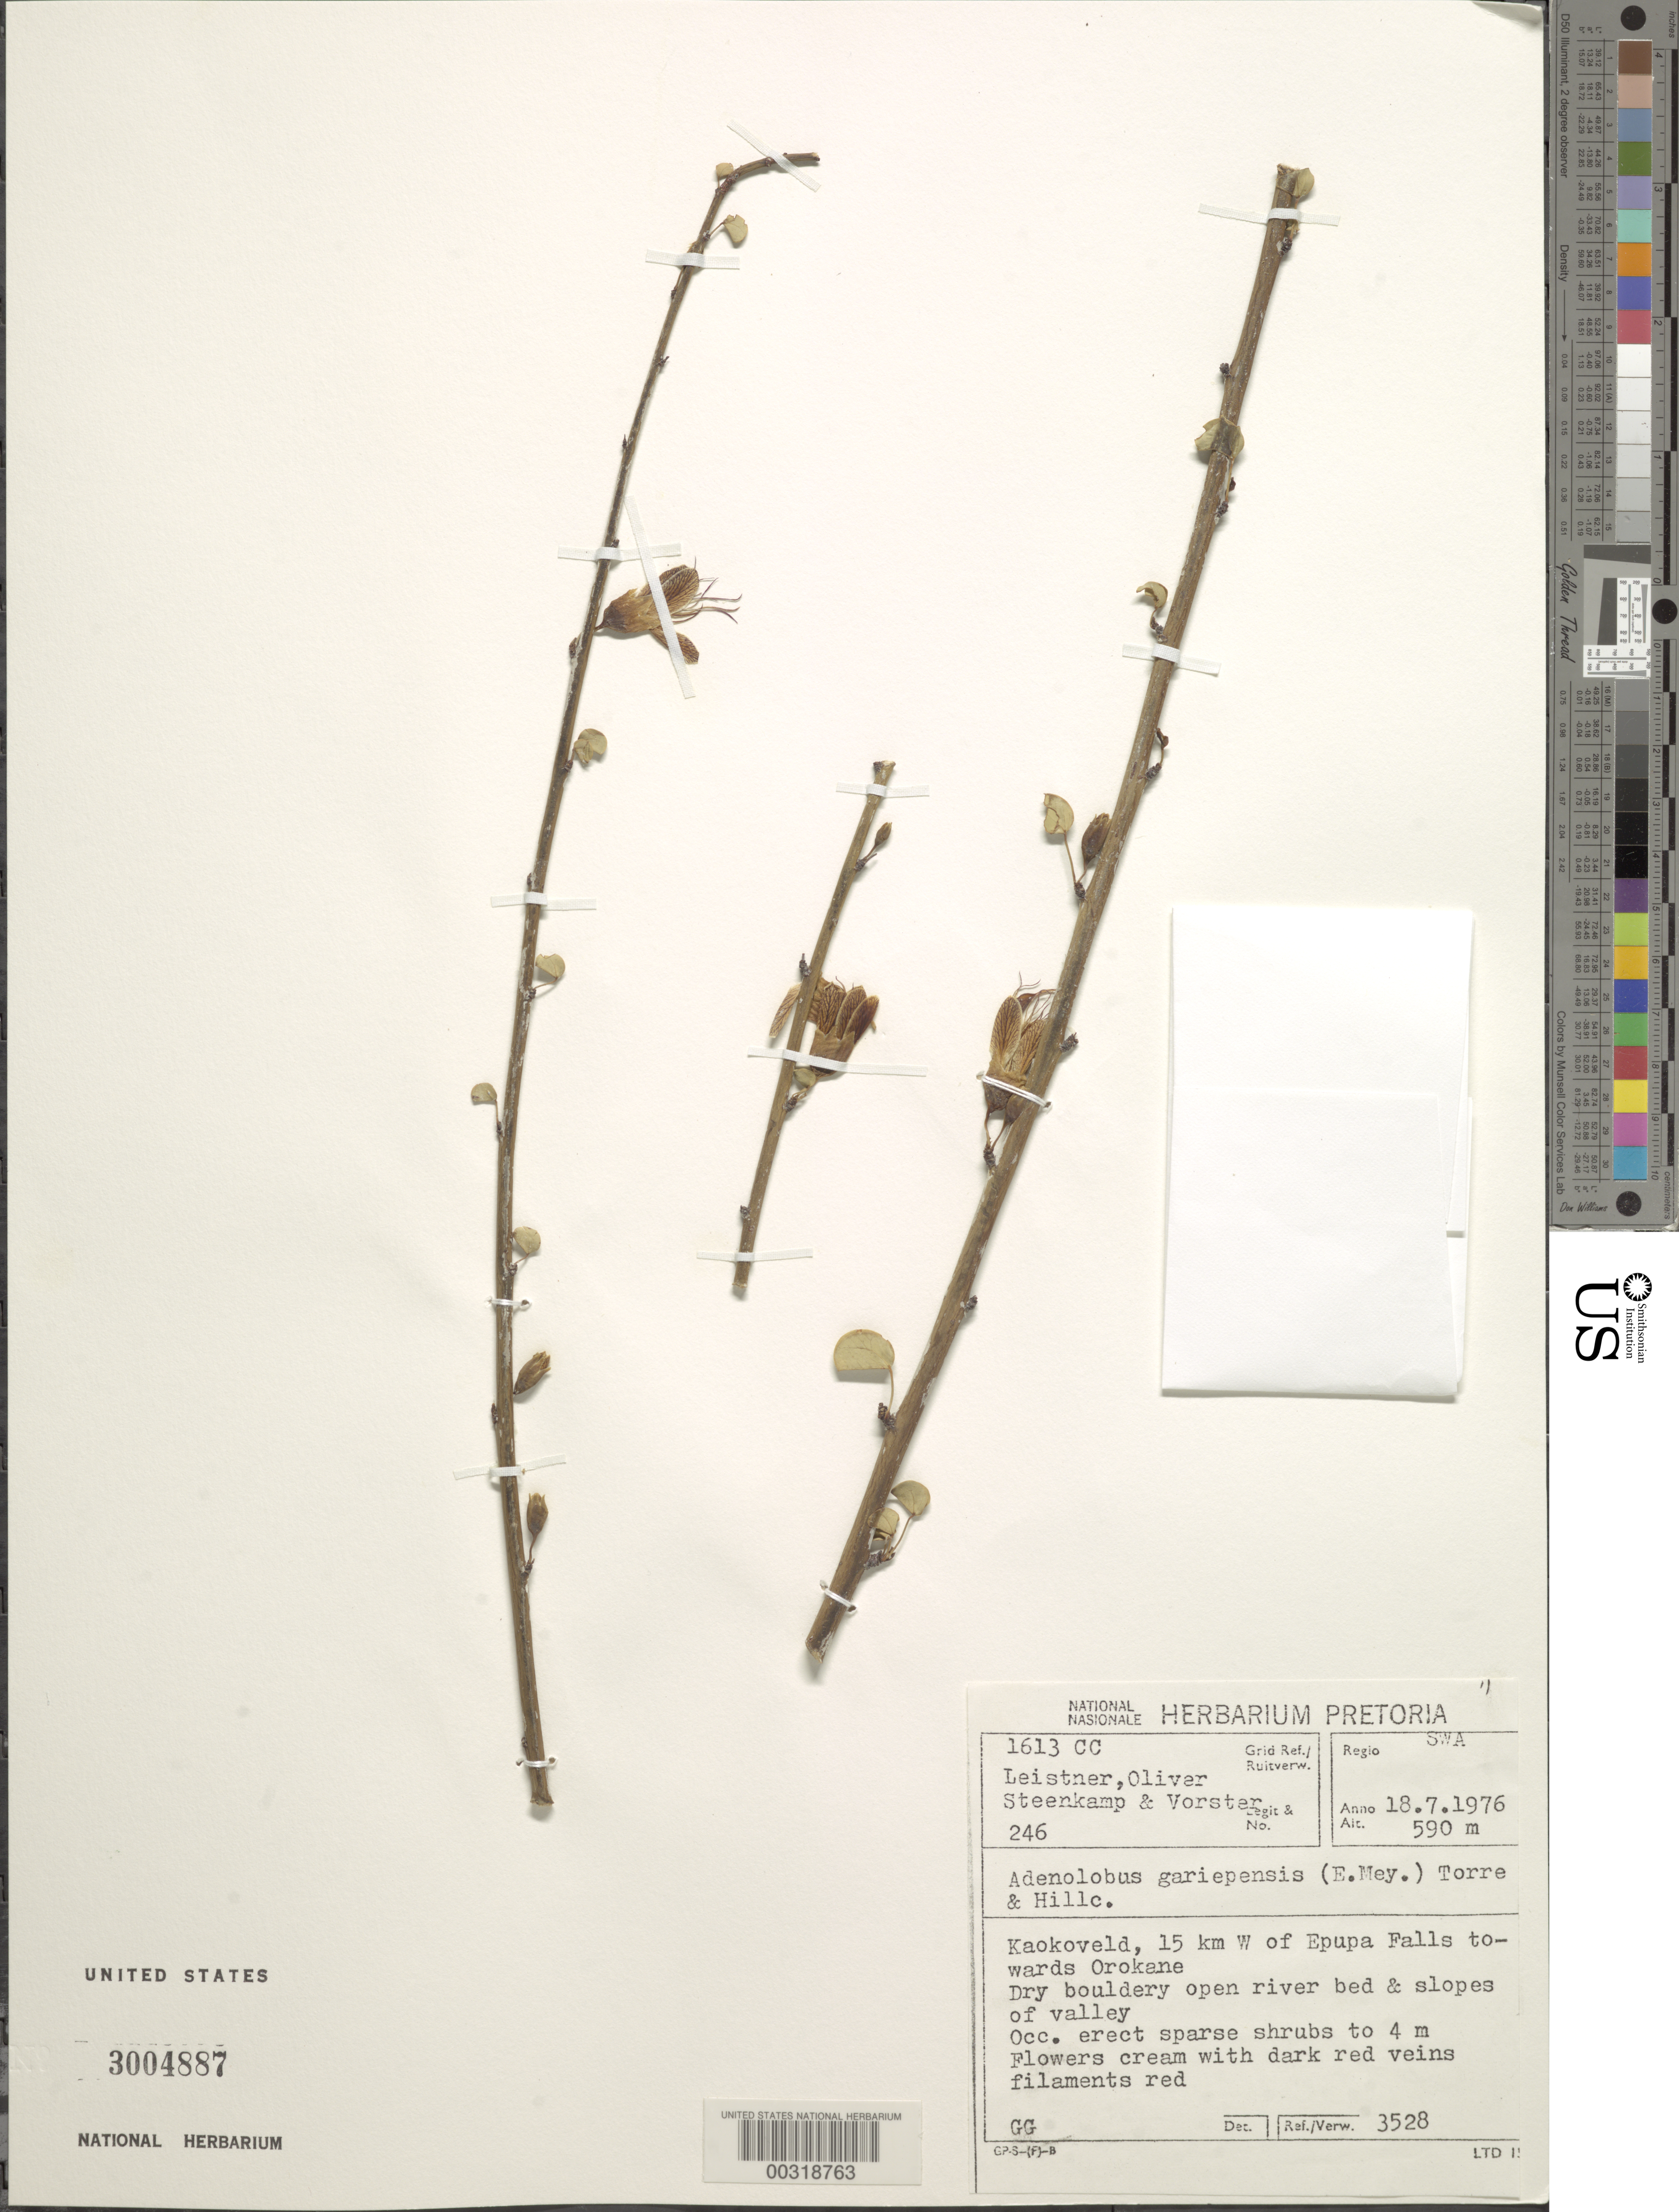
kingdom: Plantae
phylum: Tracheophyta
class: Magnoliopsida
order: Fabales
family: Fabaceae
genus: Adenolobus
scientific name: Adenolobus garipensis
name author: (E. Mey.) Torre & Hillc.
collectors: O. Leistner, Oliver, --, -- Steenkamp & -. Vorster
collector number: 1613cc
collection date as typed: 18 Jul 1976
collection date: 1976-07-18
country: Namibia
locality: Kaokoveld, 15 km w of epupa falls towards orokane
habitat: Dry bouldery open river bed and slopes of valley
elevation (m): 590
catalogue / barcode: US 3004887